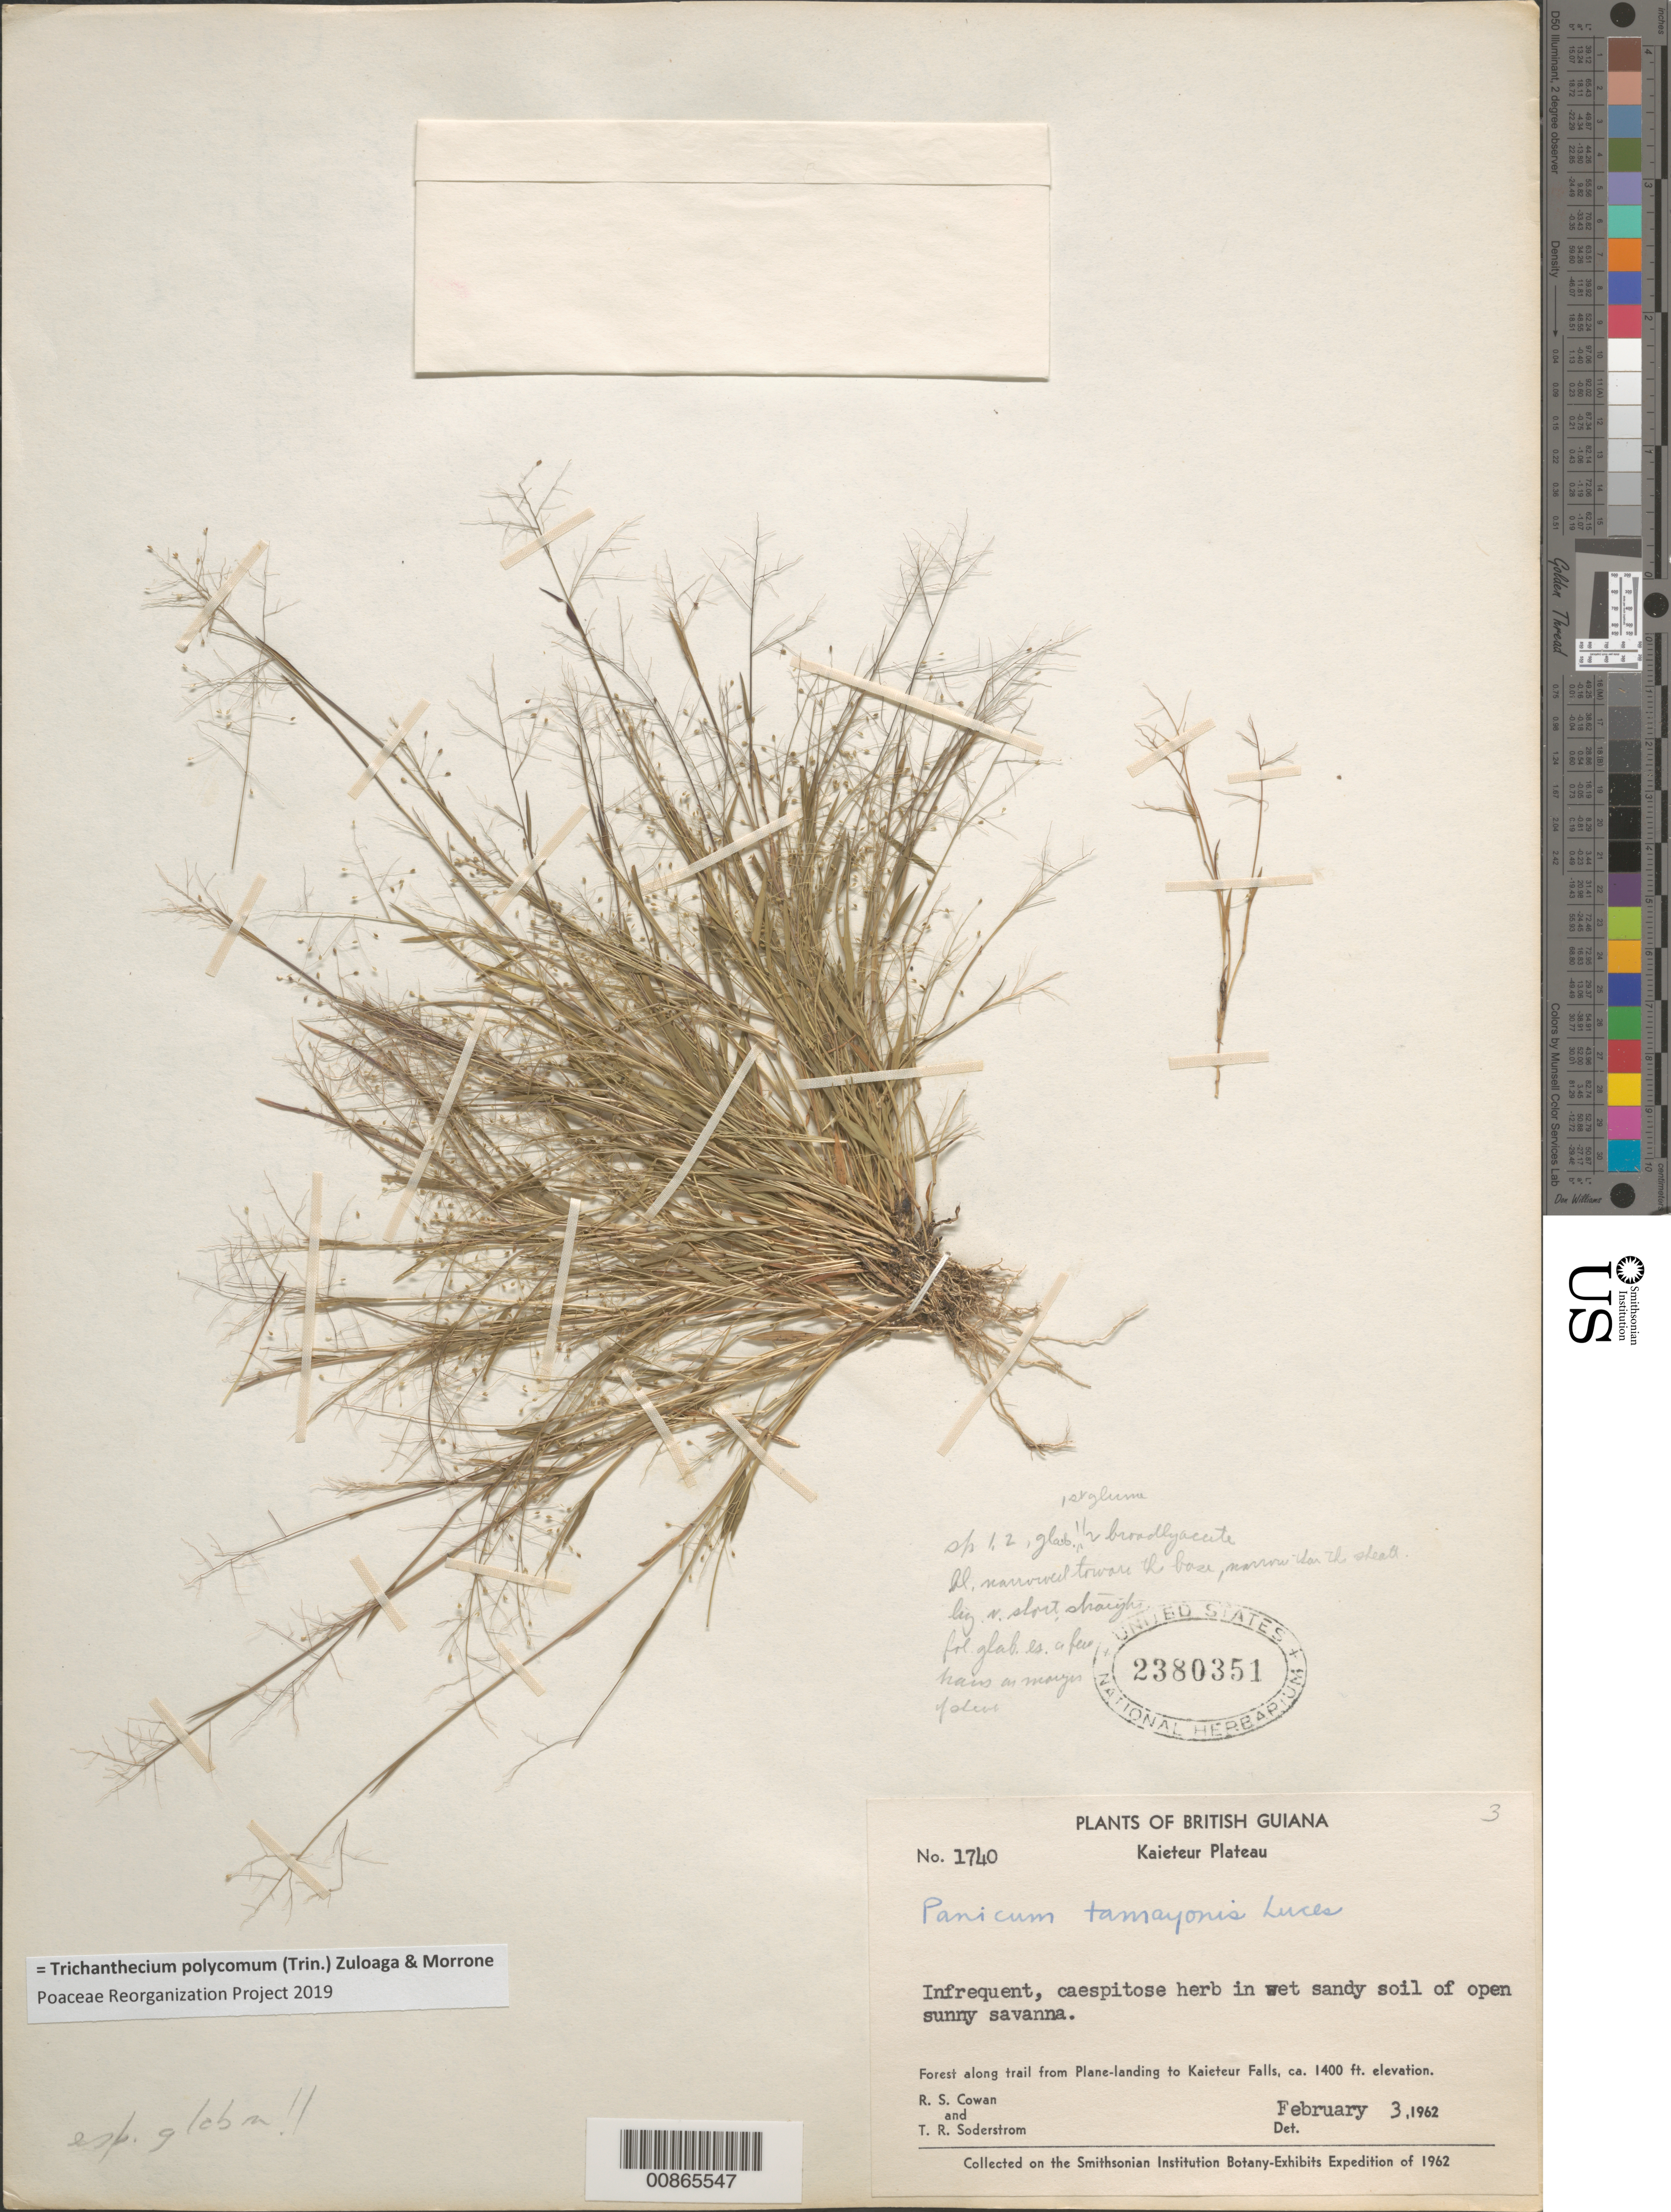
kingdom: Plantae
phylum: Tracheophyta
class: Liliopsida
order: Poales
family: Poaceae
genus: Trichanthecium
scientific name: Trichanthecium polycomum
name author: (Trin.) Zuloaga & Morrone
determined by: Poaceae Reorganization Project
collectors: R. S. Cowan & T. R. Soderstrom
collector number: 1740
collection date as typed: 3-Feb-62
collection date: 1962-02-03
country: Guyana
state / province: Potaro-Siparuni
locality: Kaieteur Plateau, along trail from plane landing to Kaieteur Falls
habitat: Forest along trail in wet sandy soil of open sunny savanna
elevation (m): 427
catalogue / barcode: US 2380351